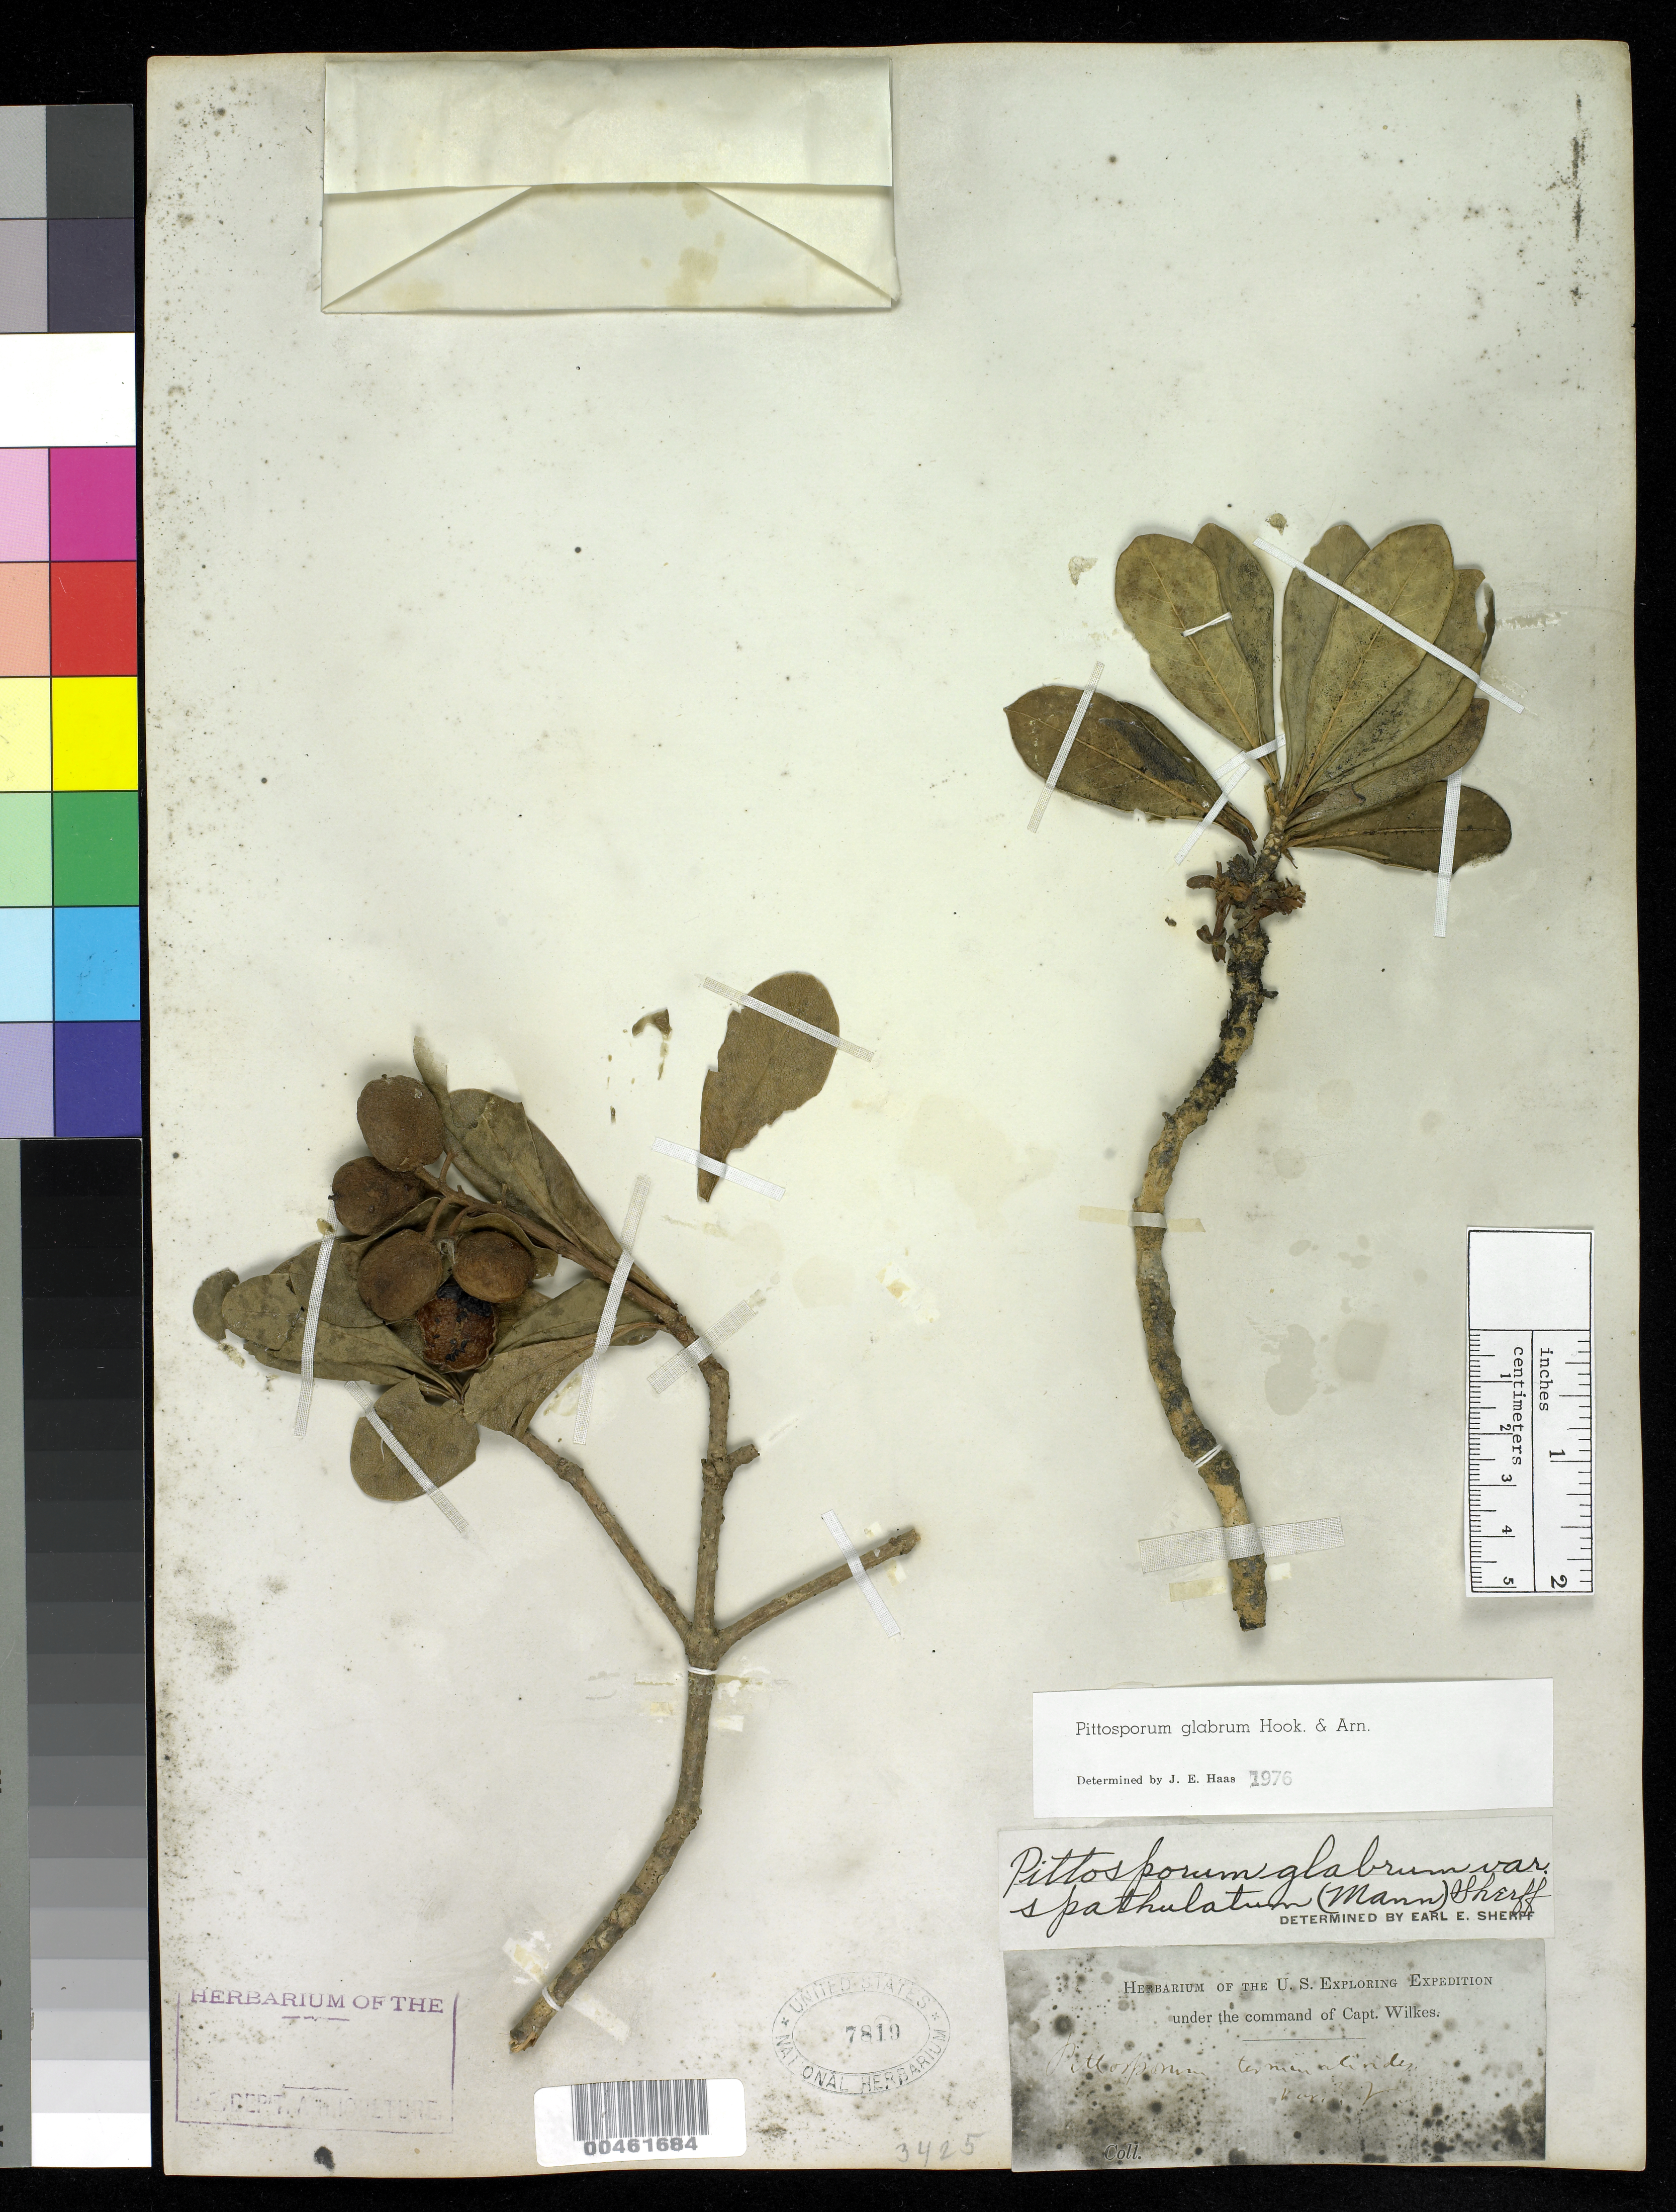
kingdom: Plantae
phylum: Tracheophyta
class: Magnoliopsida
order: Apiales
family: Pittosporaceae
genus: Pittosporum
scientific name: Pittosporum glabrum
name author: Hook. & Arn.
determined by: Haas, J. E.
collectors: Wilkes Explor. Exped.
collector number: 3425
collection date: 1838/1842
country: United States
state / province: Hawaii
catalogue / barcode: US 7819